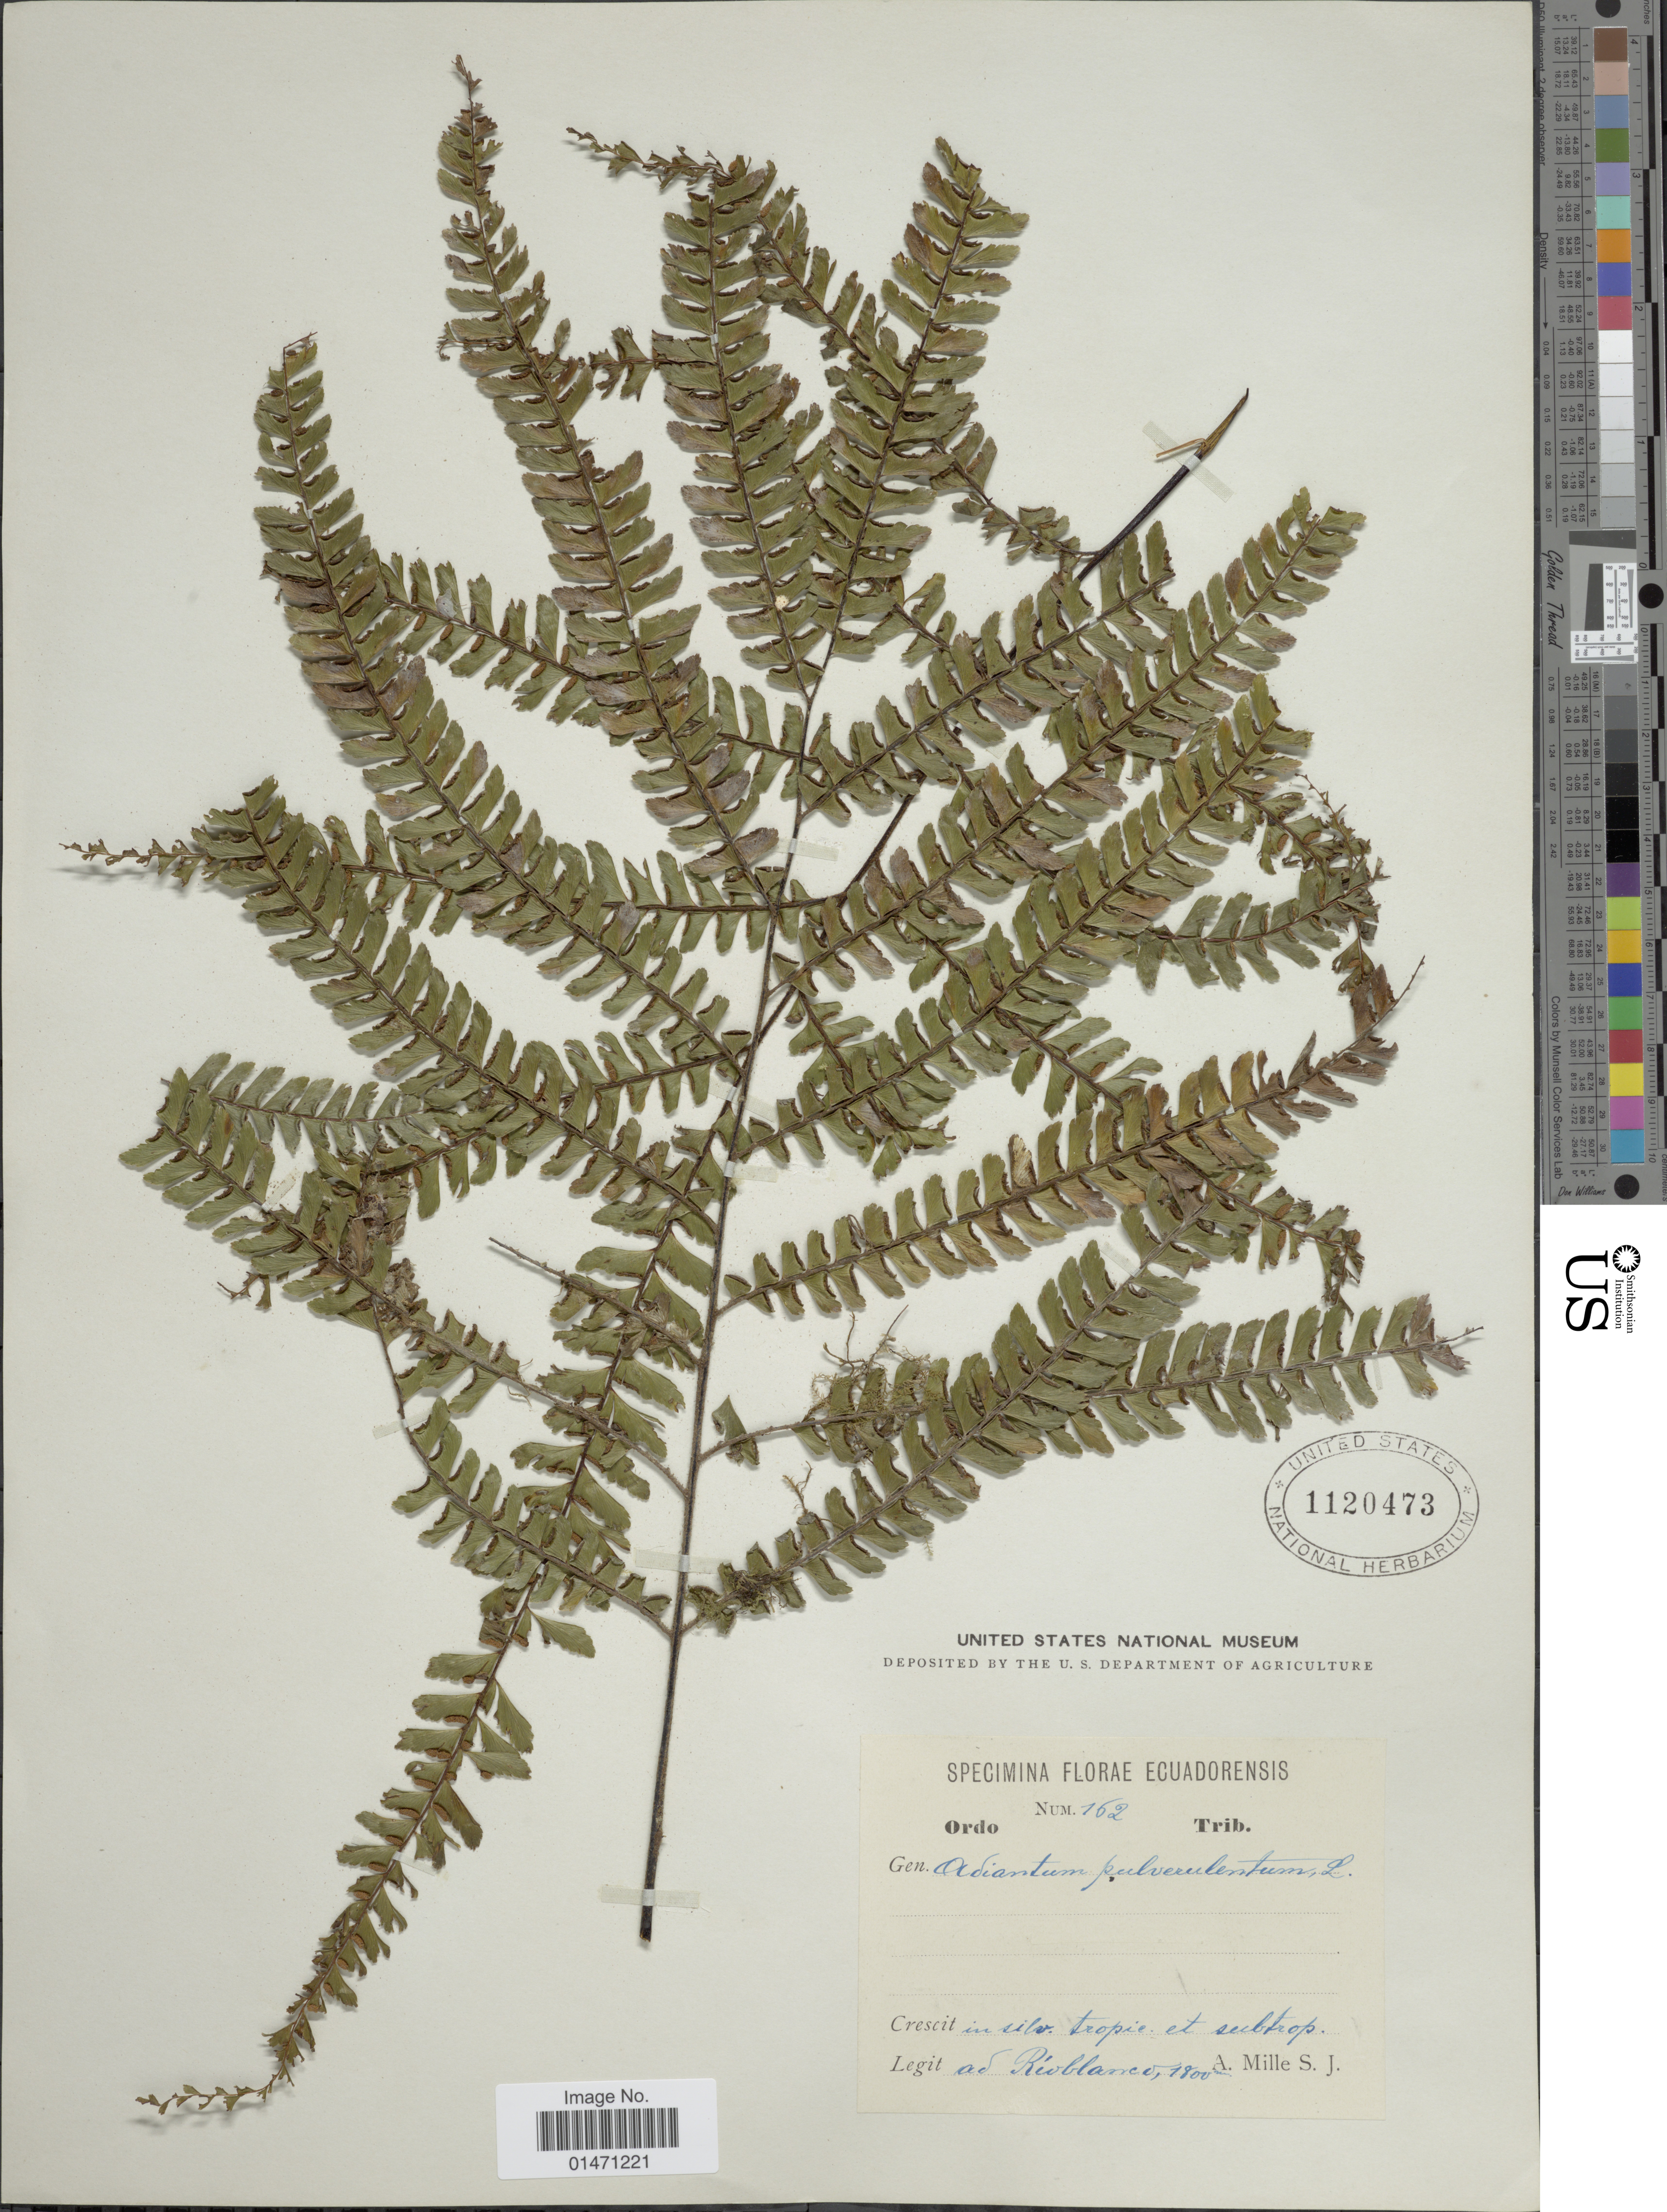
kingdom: Plantae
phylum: Tracheophyta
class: Polypodiopsida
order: Polypodiales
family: Pteridaceae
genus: Adiantum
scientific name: Adiantum pulverulentum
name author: L.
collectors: A. Mille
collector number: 162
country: Ecuador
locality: Florae Ecuadorensis, in silv. tropic et subtrop. ad Rioblanco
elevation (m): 1800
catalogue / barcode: US 1120473